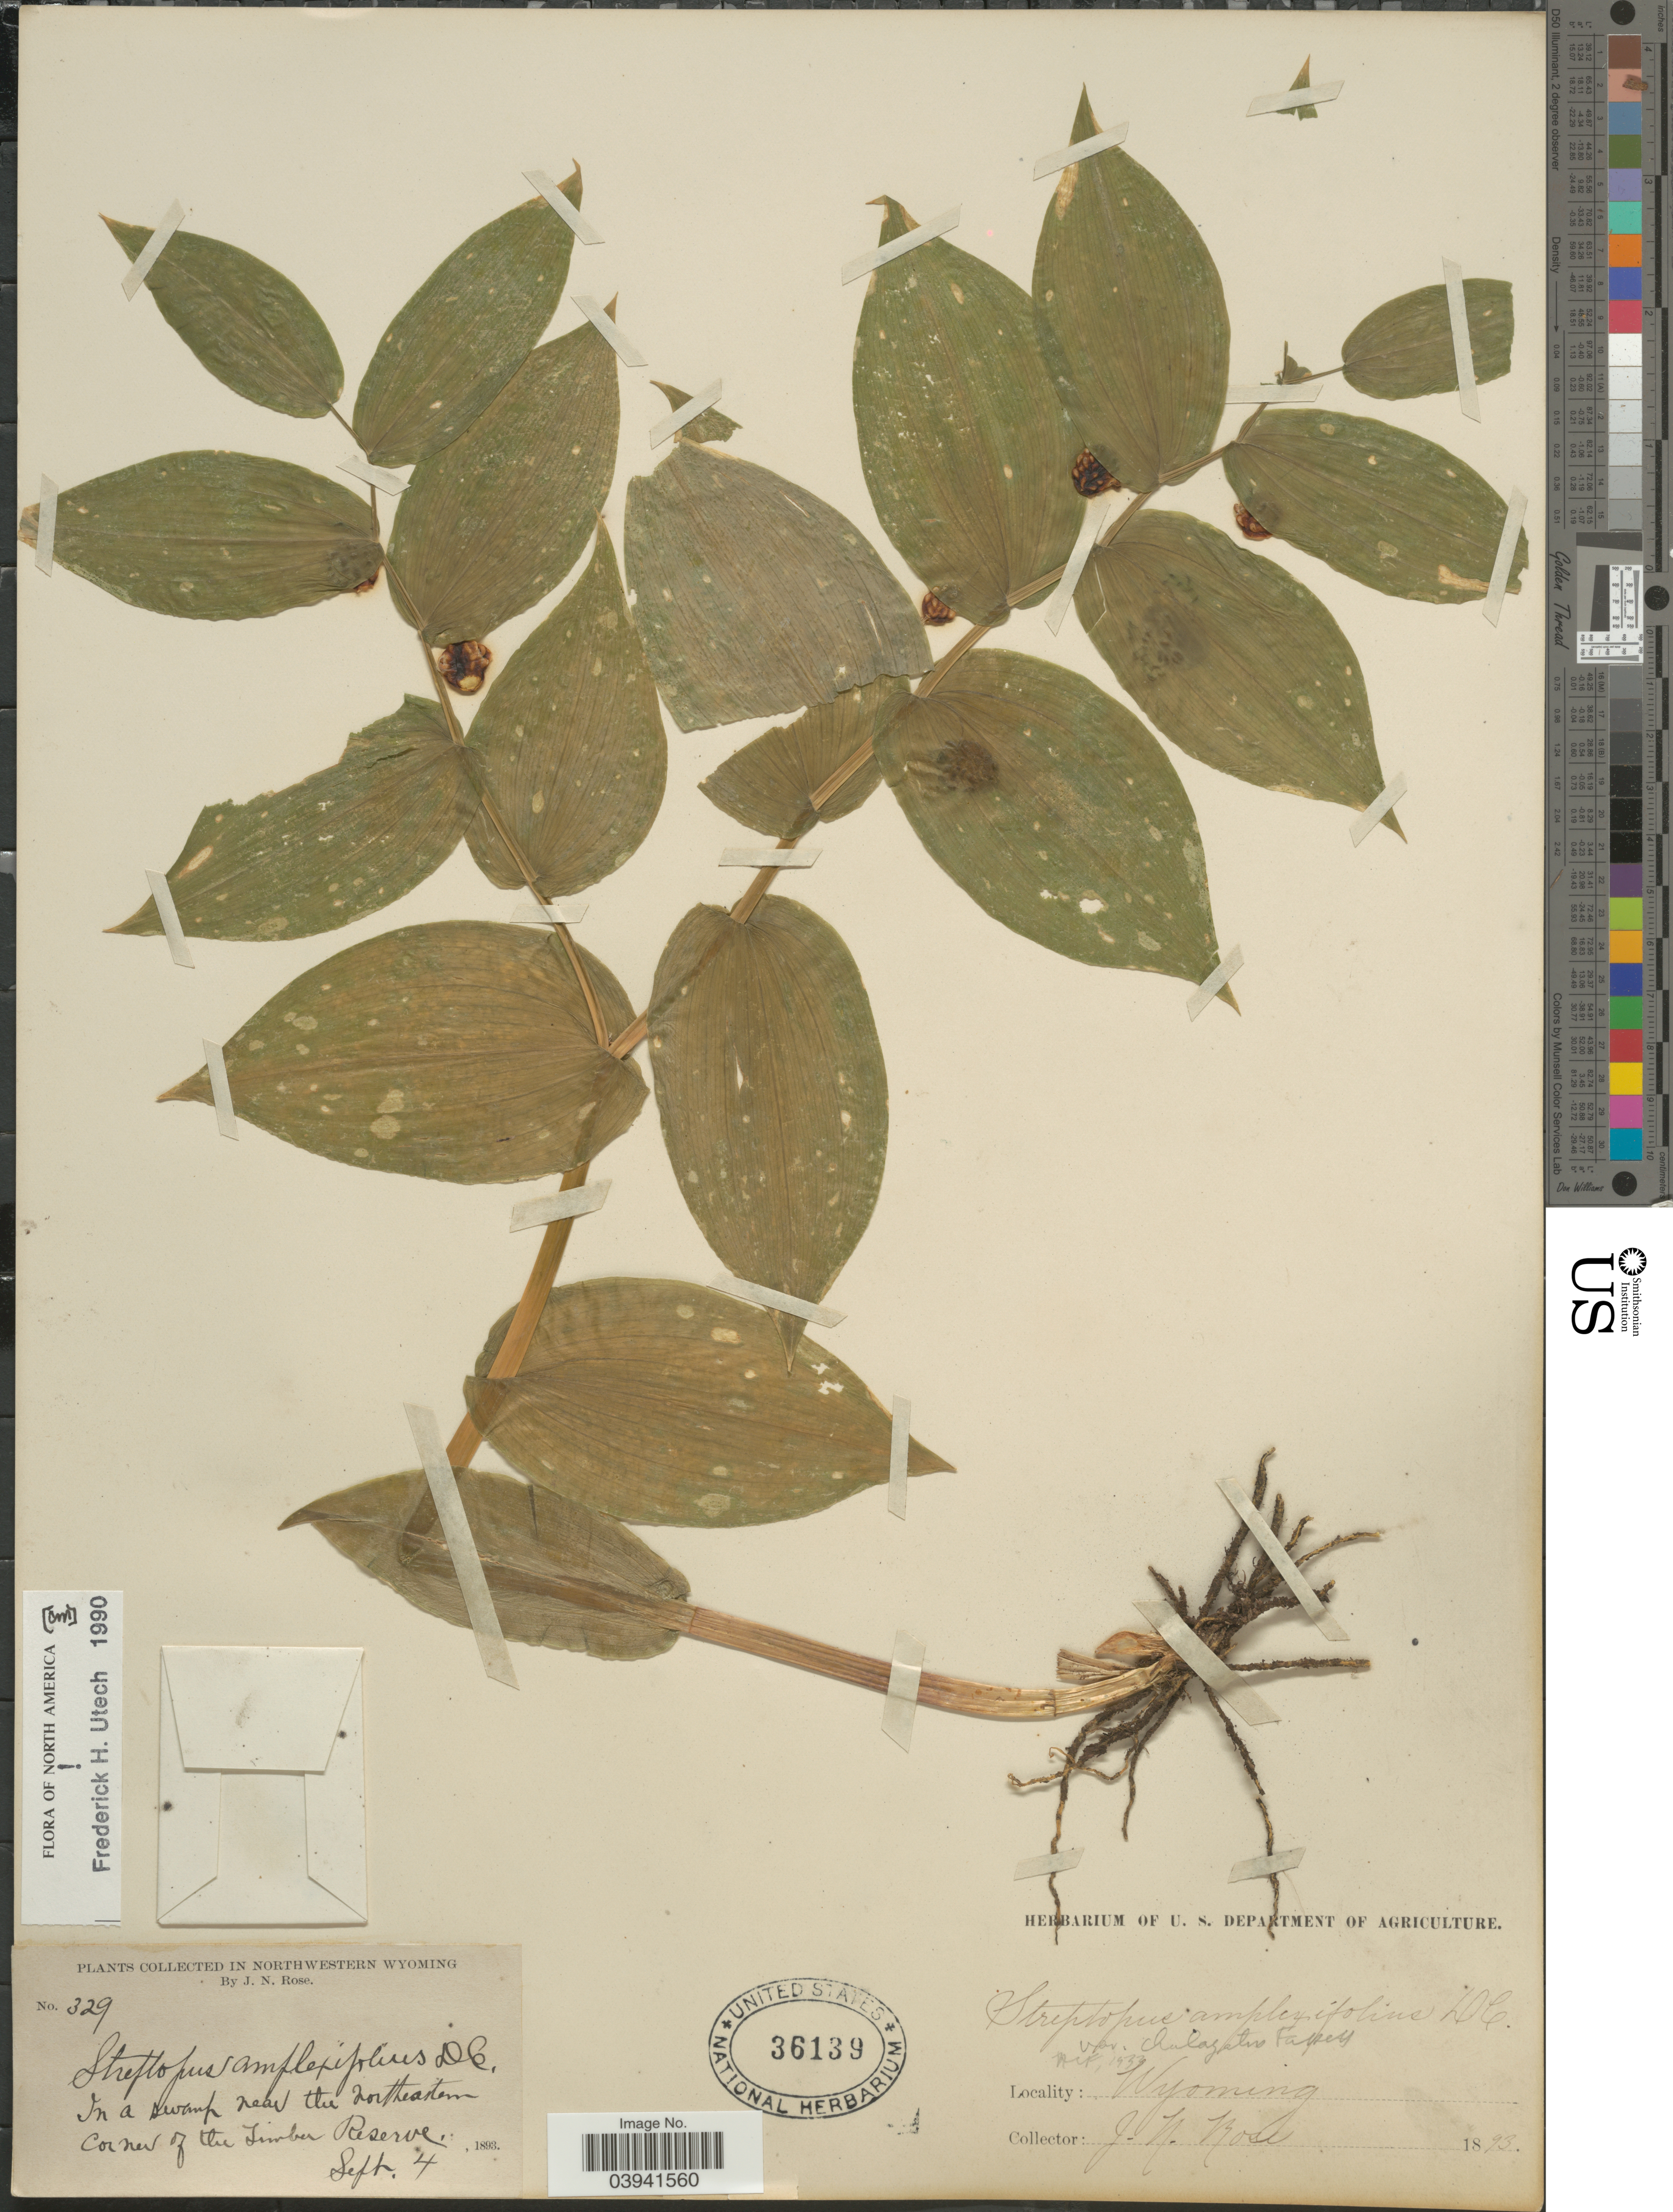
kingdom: Plantae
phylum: Tracheophyta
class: Liliopsida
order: Liliales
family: Liliaceae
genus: Streptopus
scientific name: Streptopus amplexifolius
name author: (L.) DC.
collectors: J. N. Rose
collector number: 329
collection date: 1893-09-04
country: United States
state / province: Wyoming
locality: In northwestern Wyoming. In a swamp near the northeastern corner of the Timber Reserve.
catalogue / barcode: US 36139